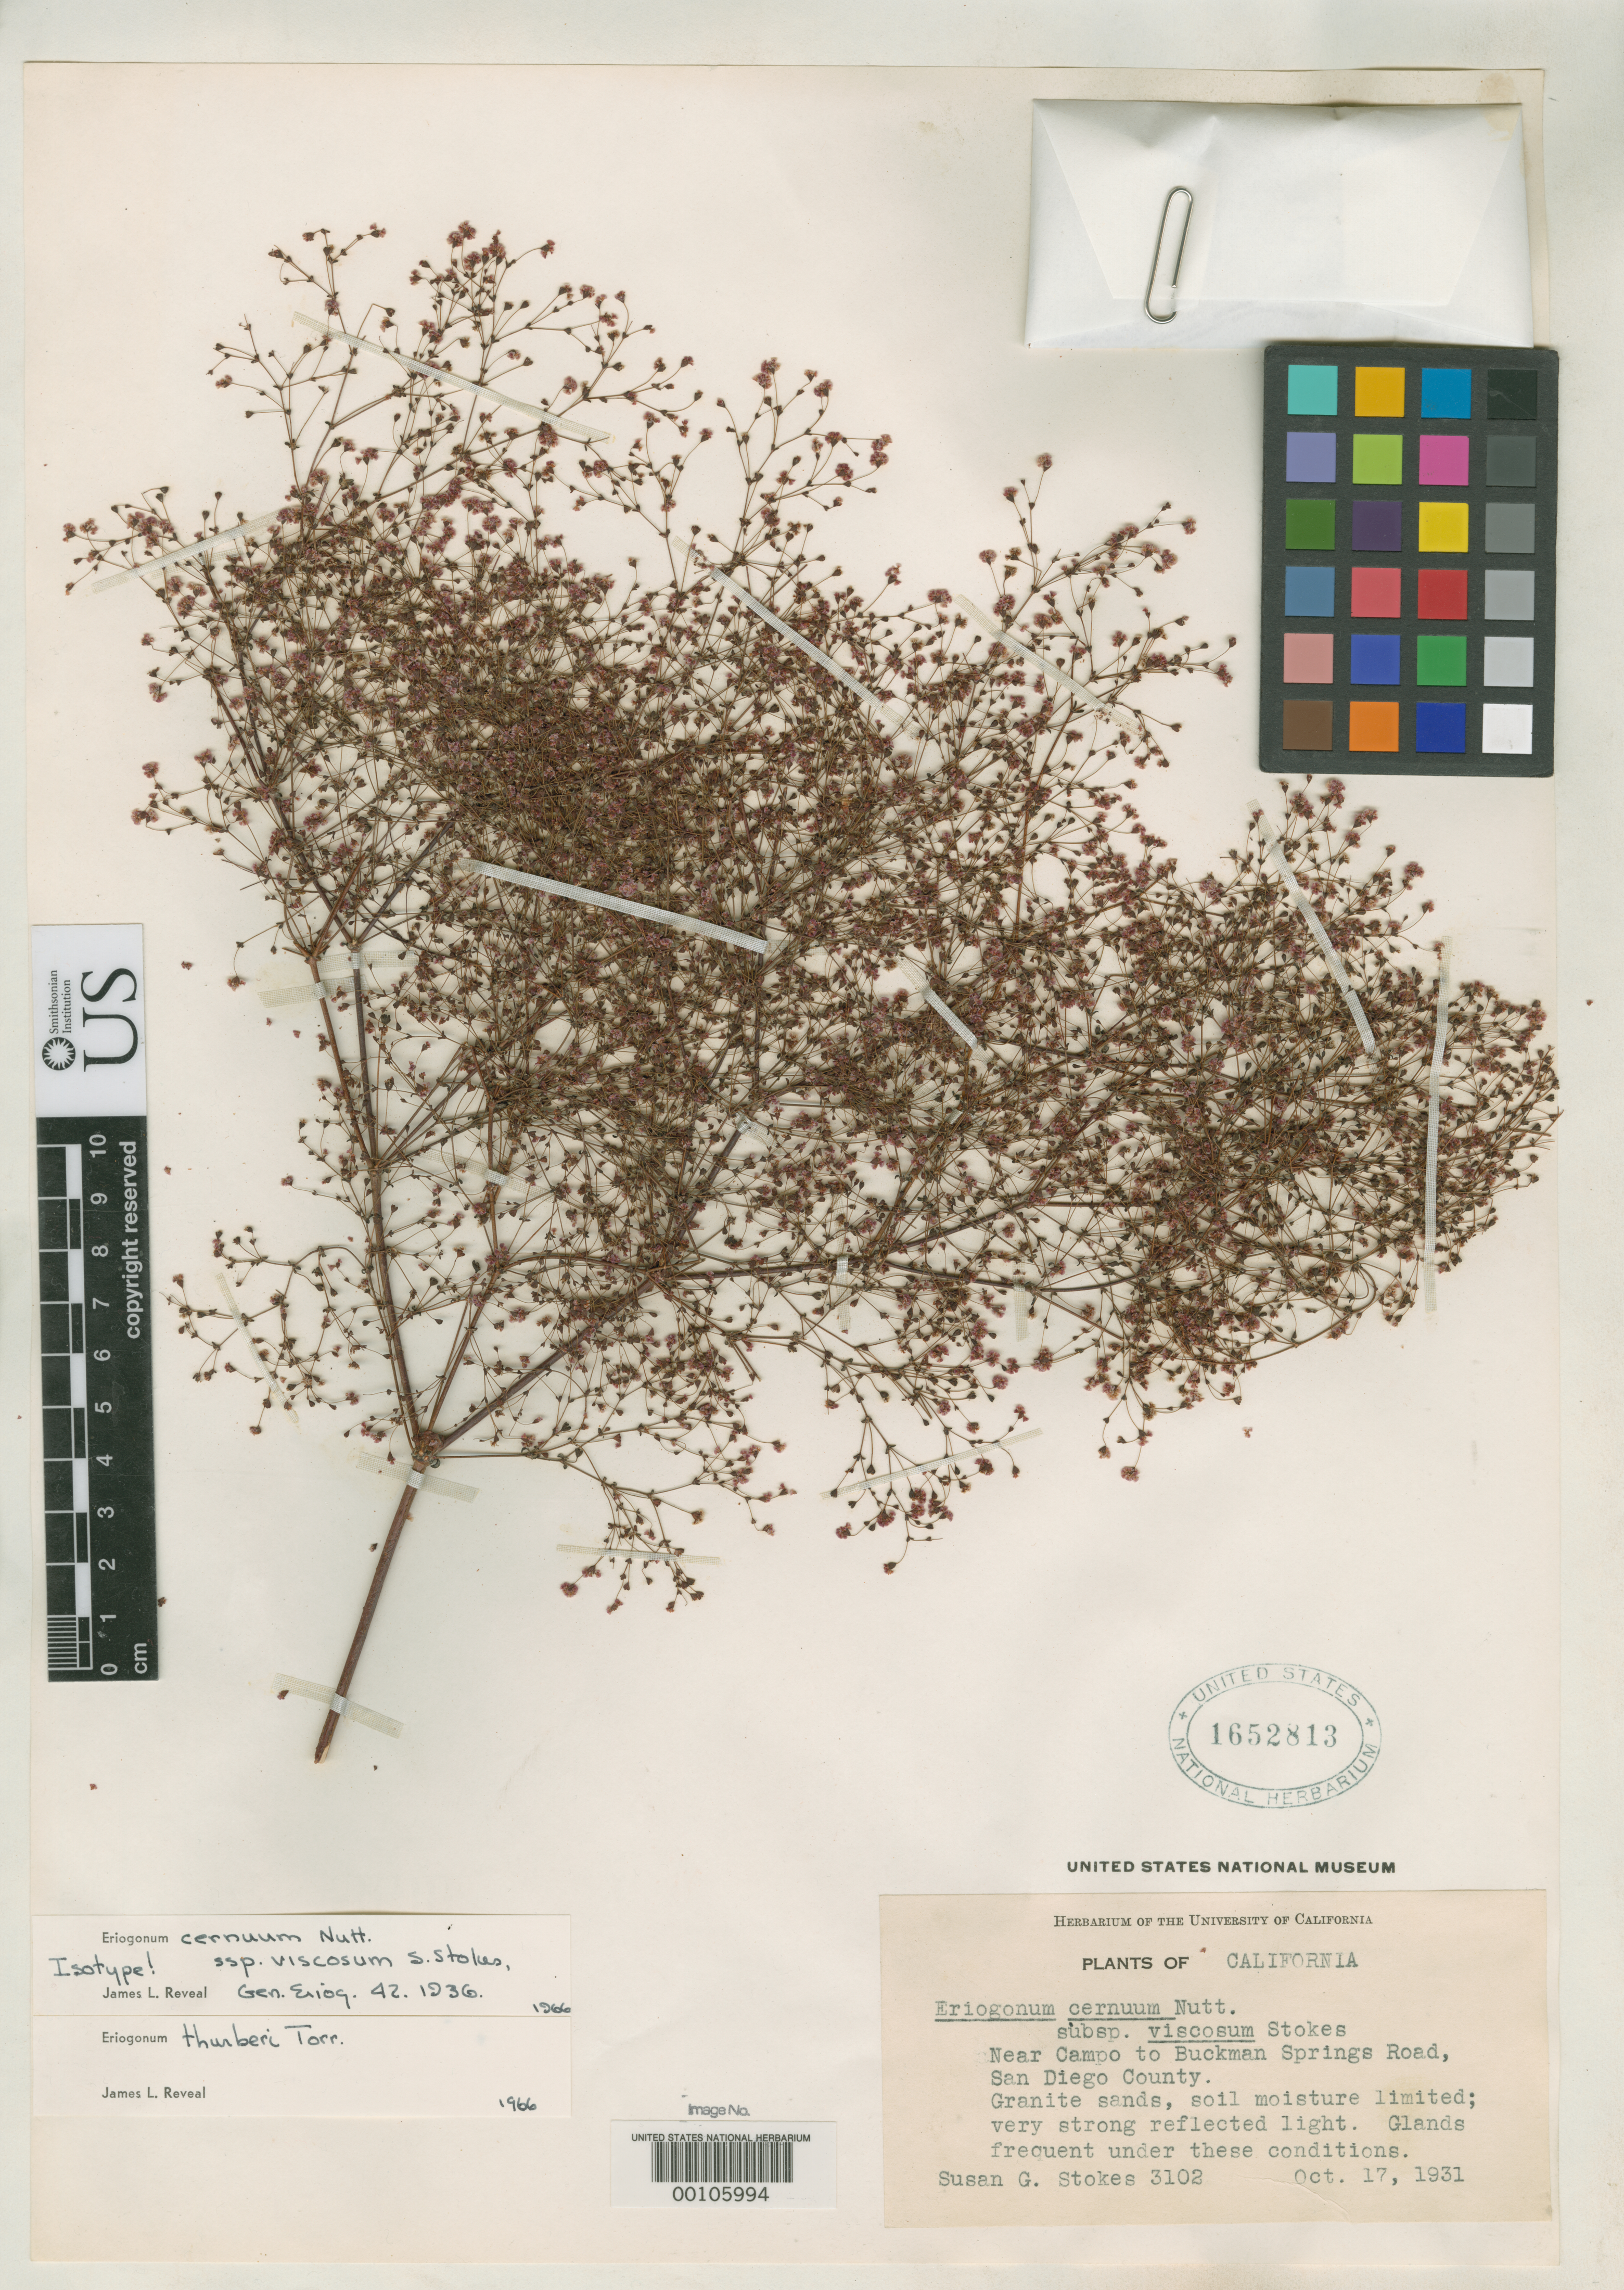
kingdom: Plantae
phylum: Tracheophyta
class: Magnoliopsida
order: Caryophyllales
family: Polygonaceae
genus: Eriogonum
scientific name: Eriogonum cernuum subsp. viscosum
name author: S. Stokes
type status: Isotype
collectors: S. G. Stokes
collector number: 3102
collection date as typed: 17 Oct 1931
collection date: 1931-10-17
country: United States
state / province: California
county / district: San Diego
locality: Near the Campo to Buckman Spr. road.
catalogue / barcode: US 1652813